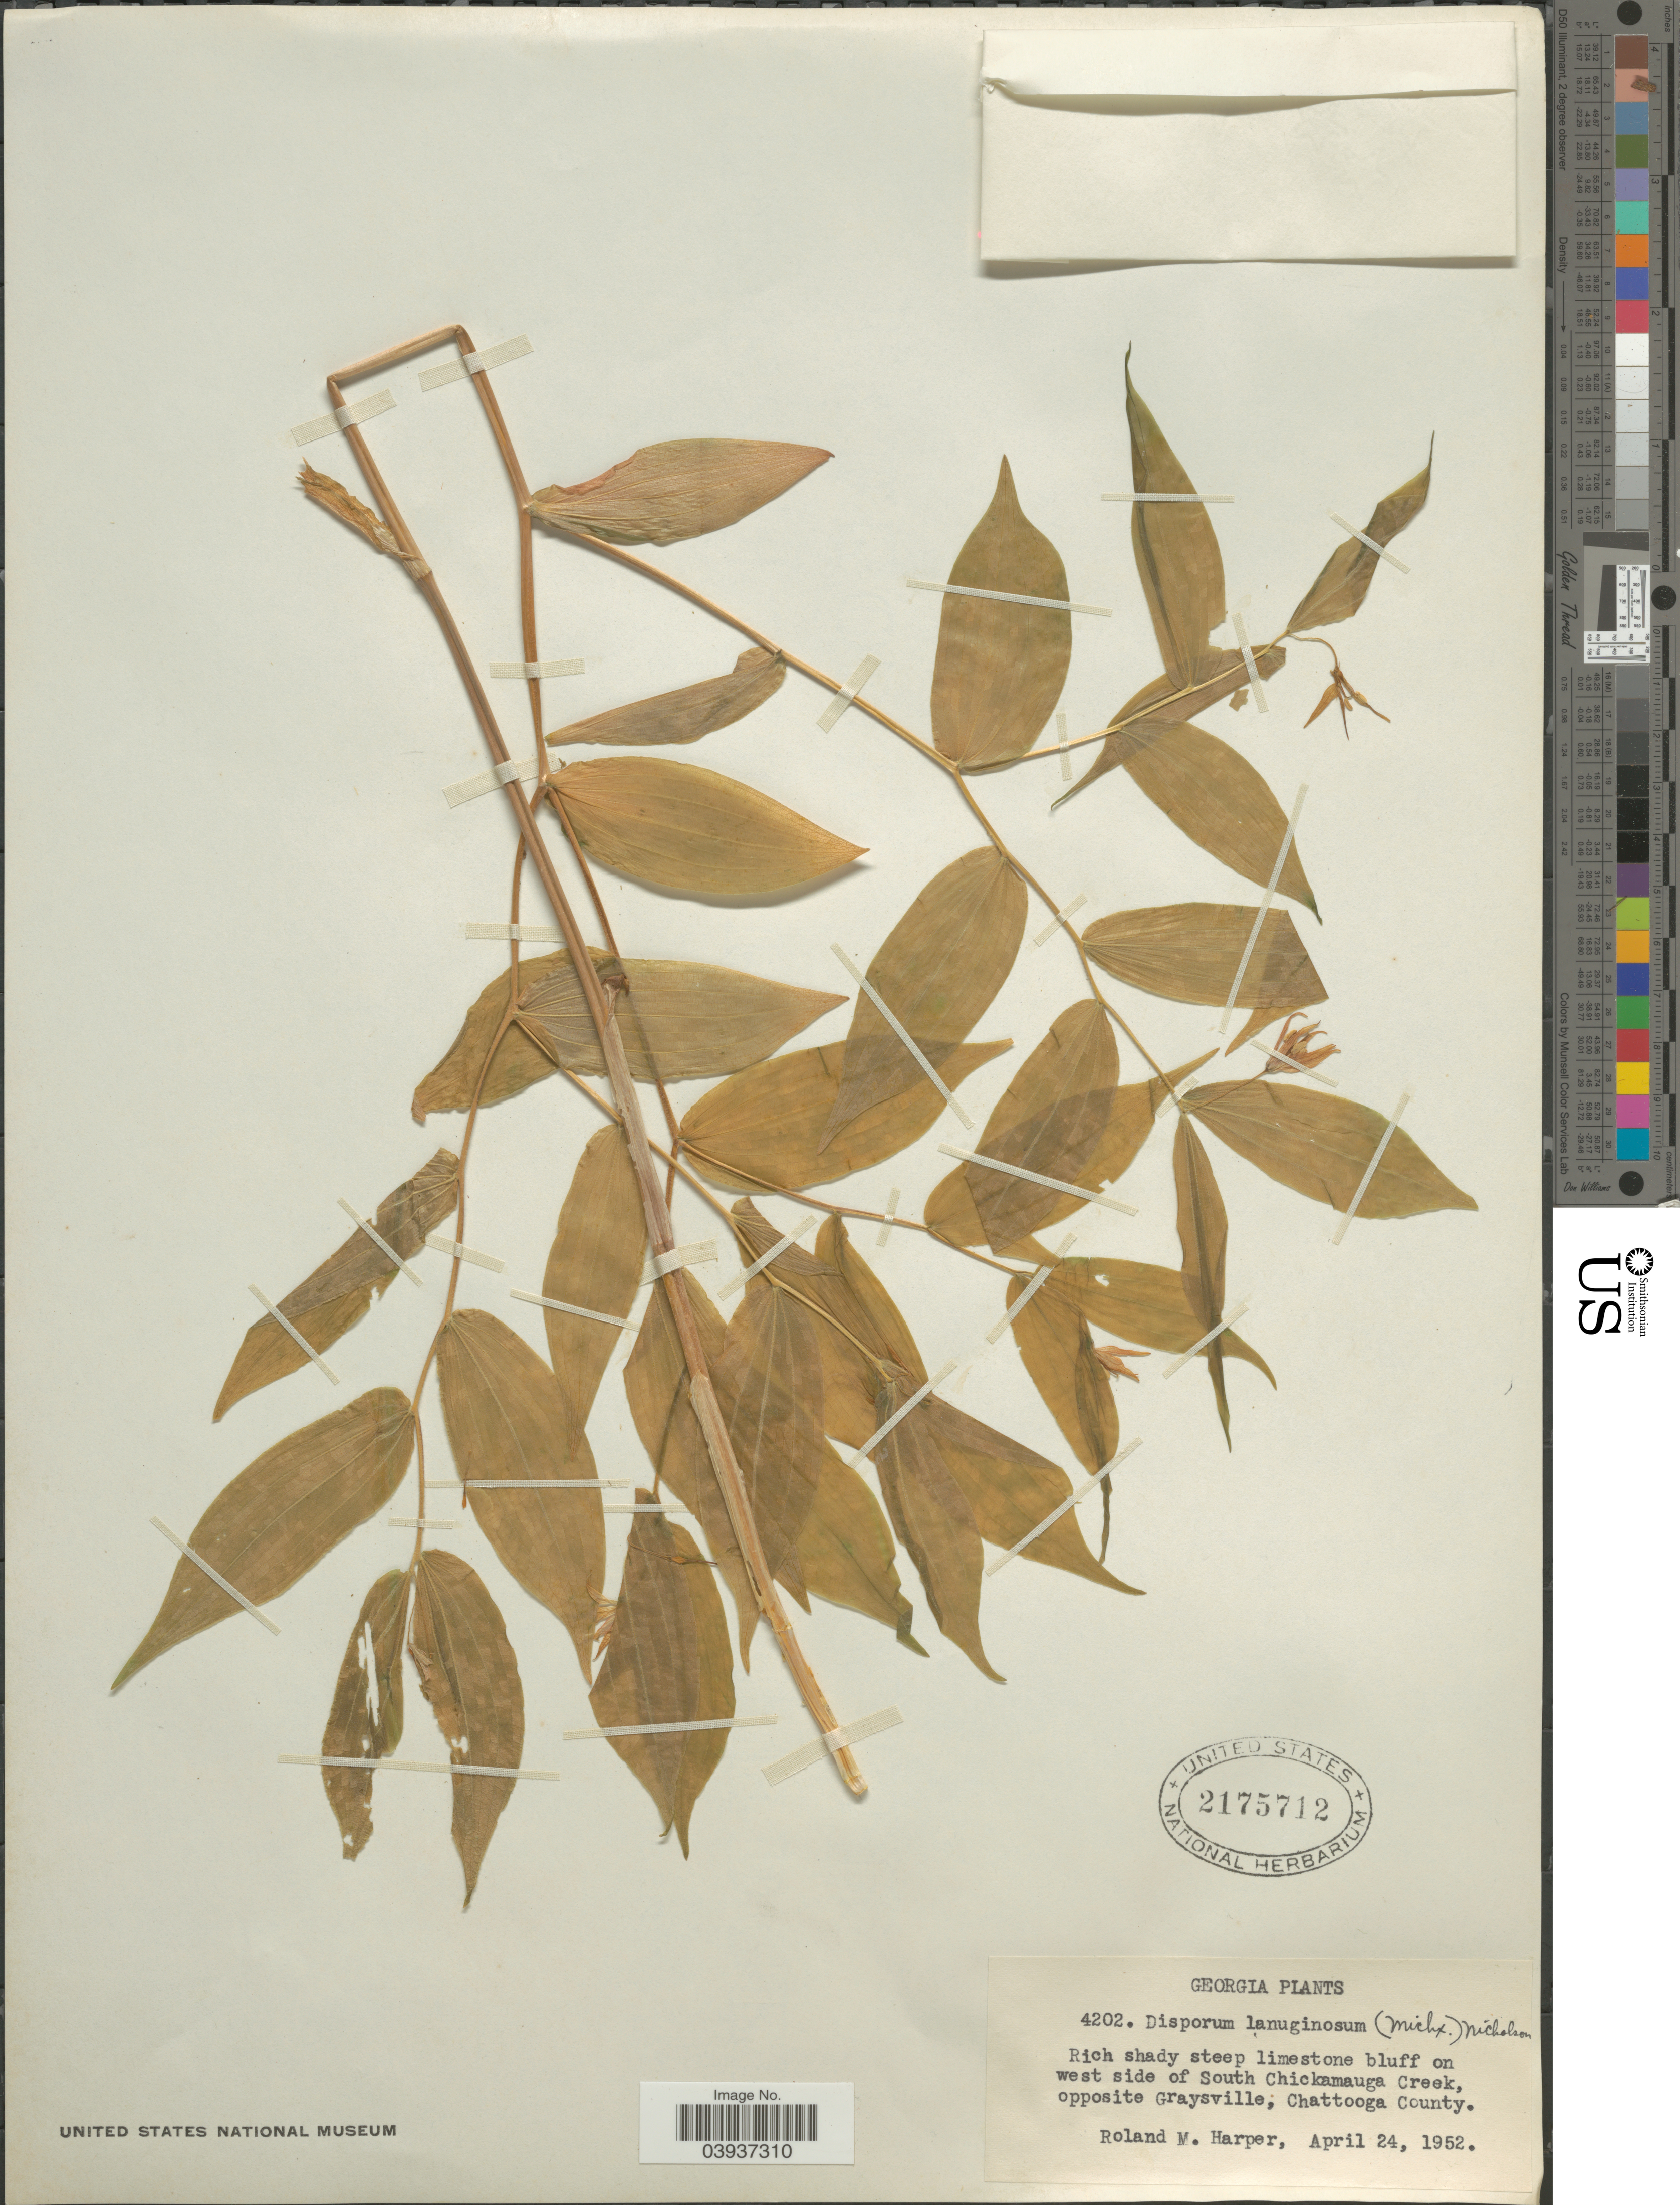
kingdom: Plantae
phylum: Tracheophyta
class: Liliopsida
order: Liliales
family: Colchicaceae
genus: Disporum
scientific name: Disporum lanuginosum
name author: (Michx.) G. Nicholson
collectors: R. M. Harper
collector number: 4202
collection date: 1952-04-24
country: United States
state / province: Georgia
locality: On west side of South Chickamauga Creek, opposite Graysville, Chattooga County.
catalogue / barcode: US 2175712